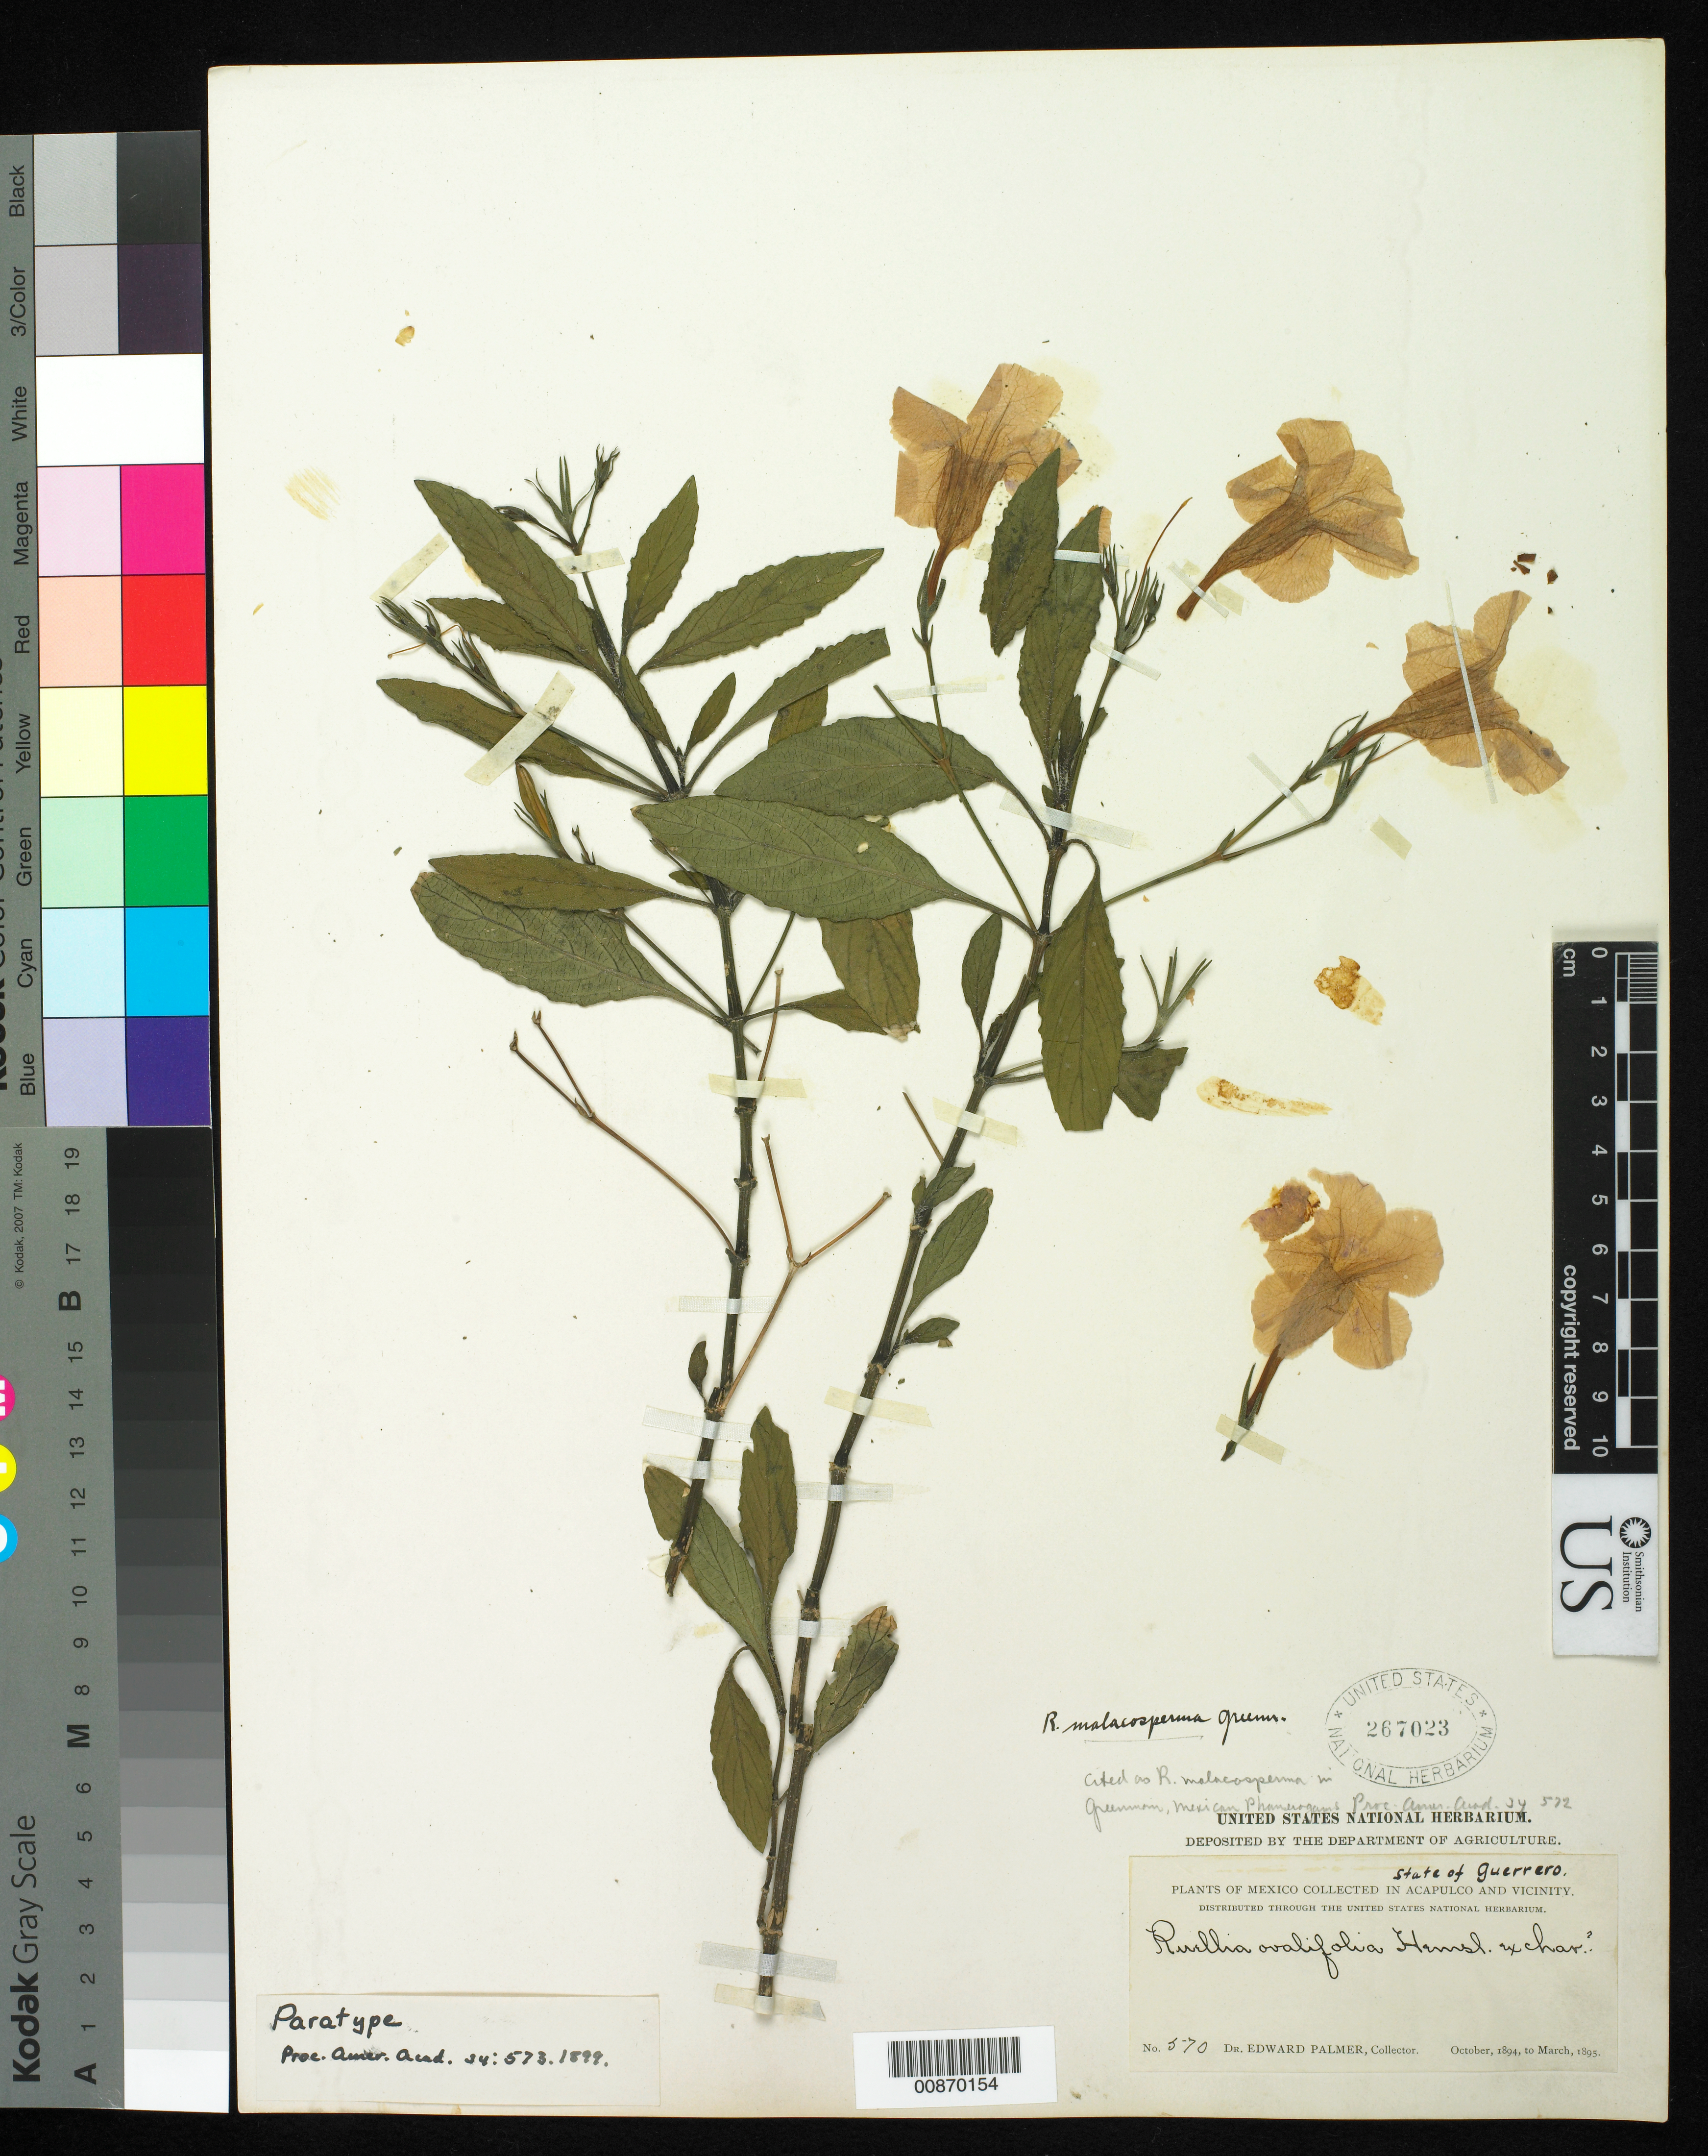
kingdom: Plantae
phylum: Tracheophyta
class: Magnoliopsida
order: Lamiales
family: Acanthaceae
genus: Ruellia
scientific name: Ruellia malacosperma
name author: Greenm.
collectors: E. Palmer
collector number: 570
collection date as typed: Oct 1894 to -- Mar 1895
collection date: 1894-10/1895-03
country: Mexico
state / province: Guerrero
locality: Acapulco, Guerrero and vicinity.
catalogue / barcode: US 267023